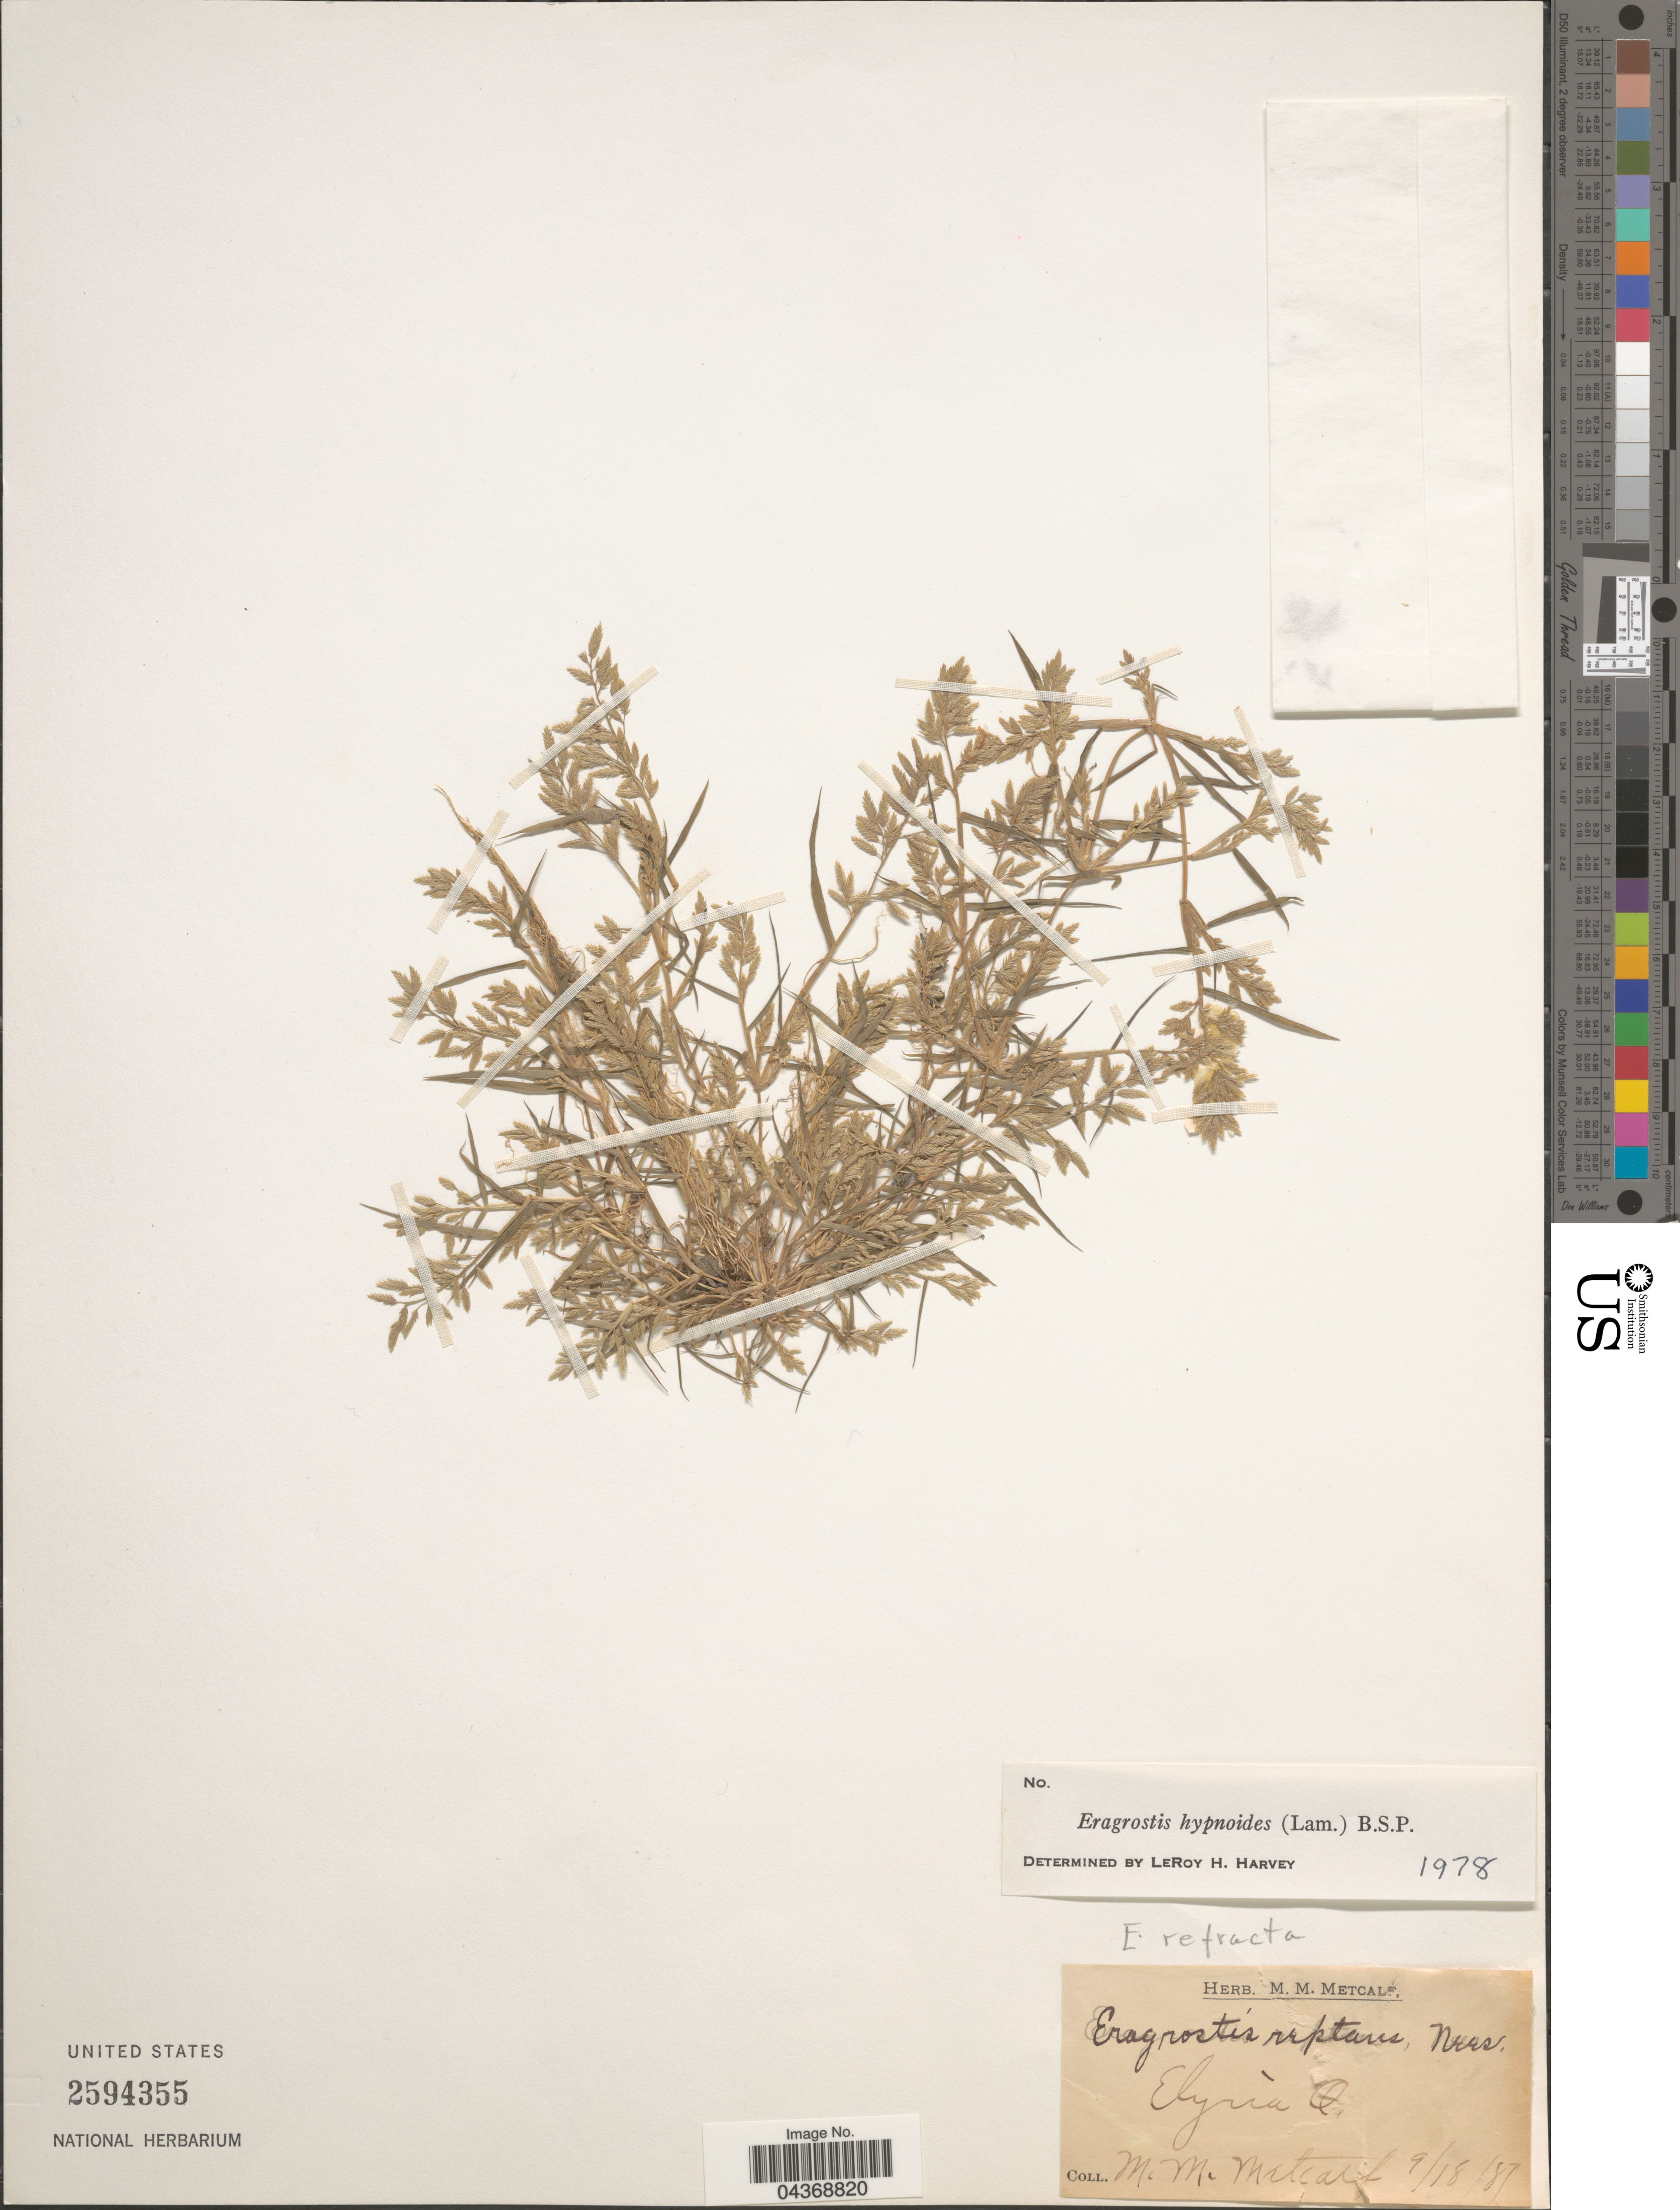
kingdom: Plantae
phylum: Tracheophyta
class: Liliopsida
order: Poales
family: Poaceae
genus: Eragrostis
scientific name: Eragrostis hypnoides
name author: (Lam.) Britton, Stearns & Poggenb.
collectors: M. Metcalf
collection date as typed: Transcribed d/m/y: 18/9/87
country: United States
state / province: Ohio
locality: Elyria.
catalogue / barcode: US 2594355